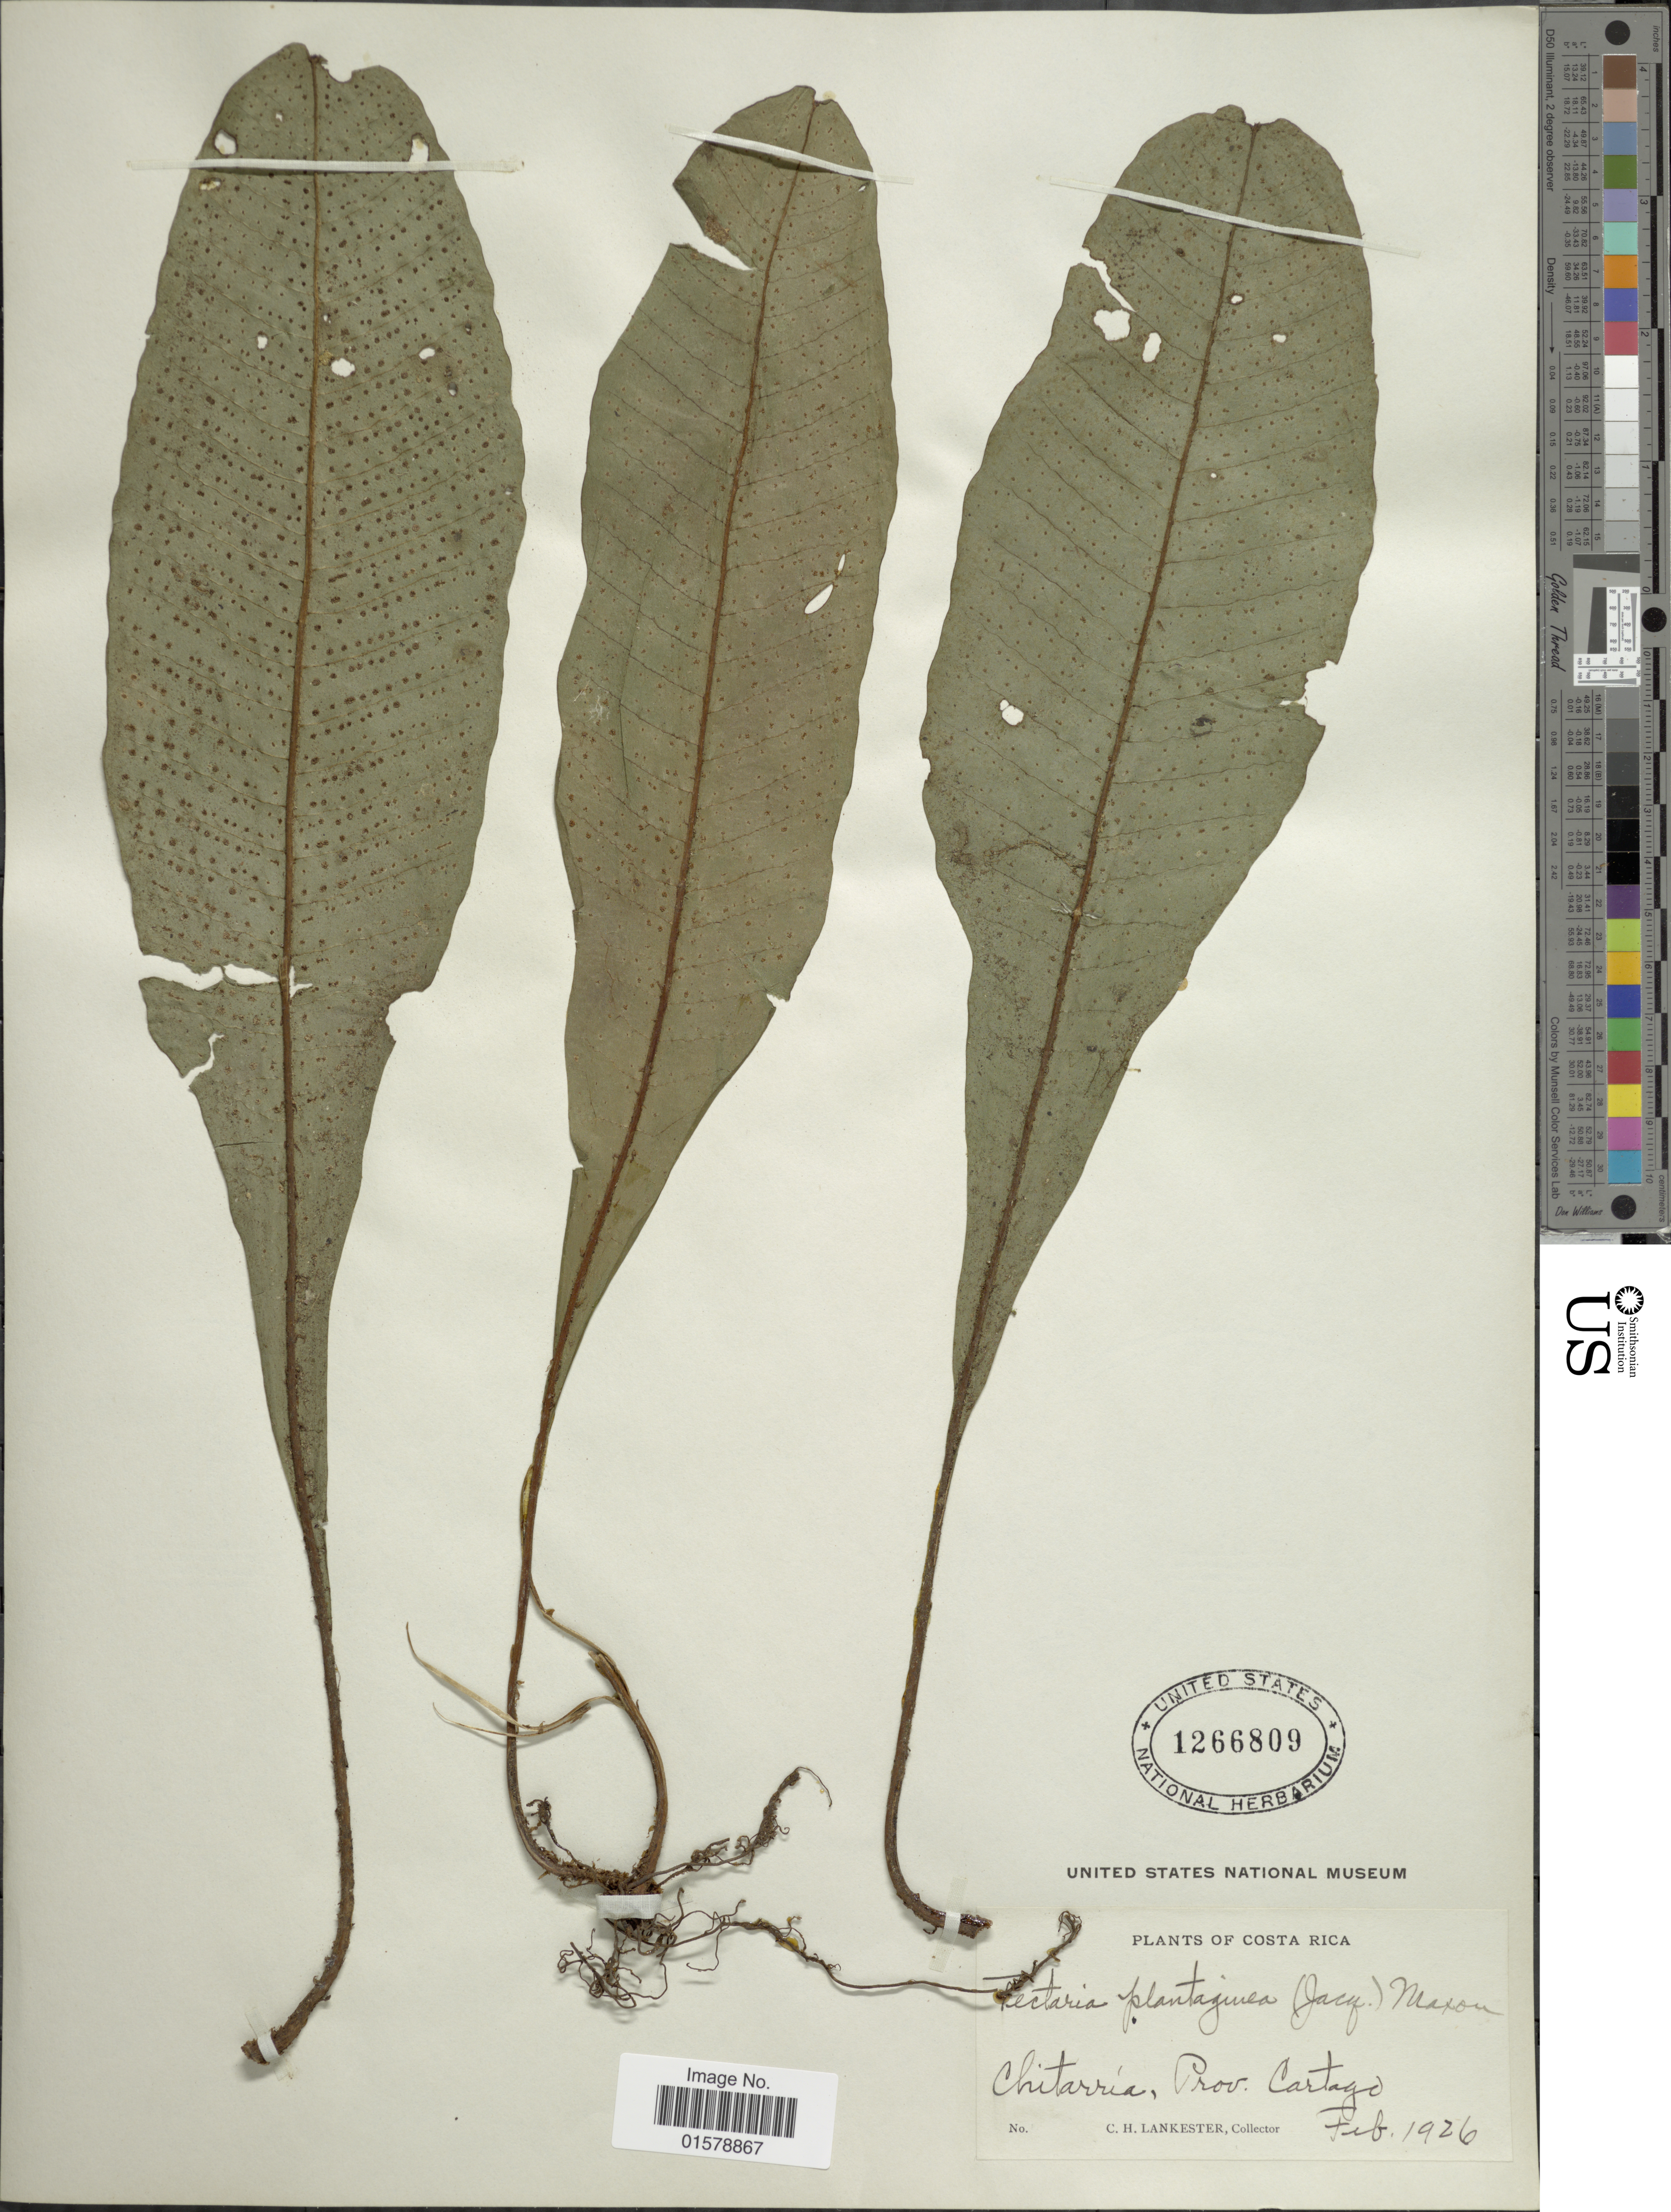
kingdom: Plantae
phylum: Tracheophyta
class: Polypodiopsida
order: Polypodiales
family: Tectariaceae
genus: Tectaria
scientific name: Tectaria plantaginea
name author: (Jacq.) Maxon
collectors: C. H. Lankester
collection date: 1926-02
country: Costa Rica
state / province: Cartago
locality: Chitarria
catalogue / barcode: US 1266809